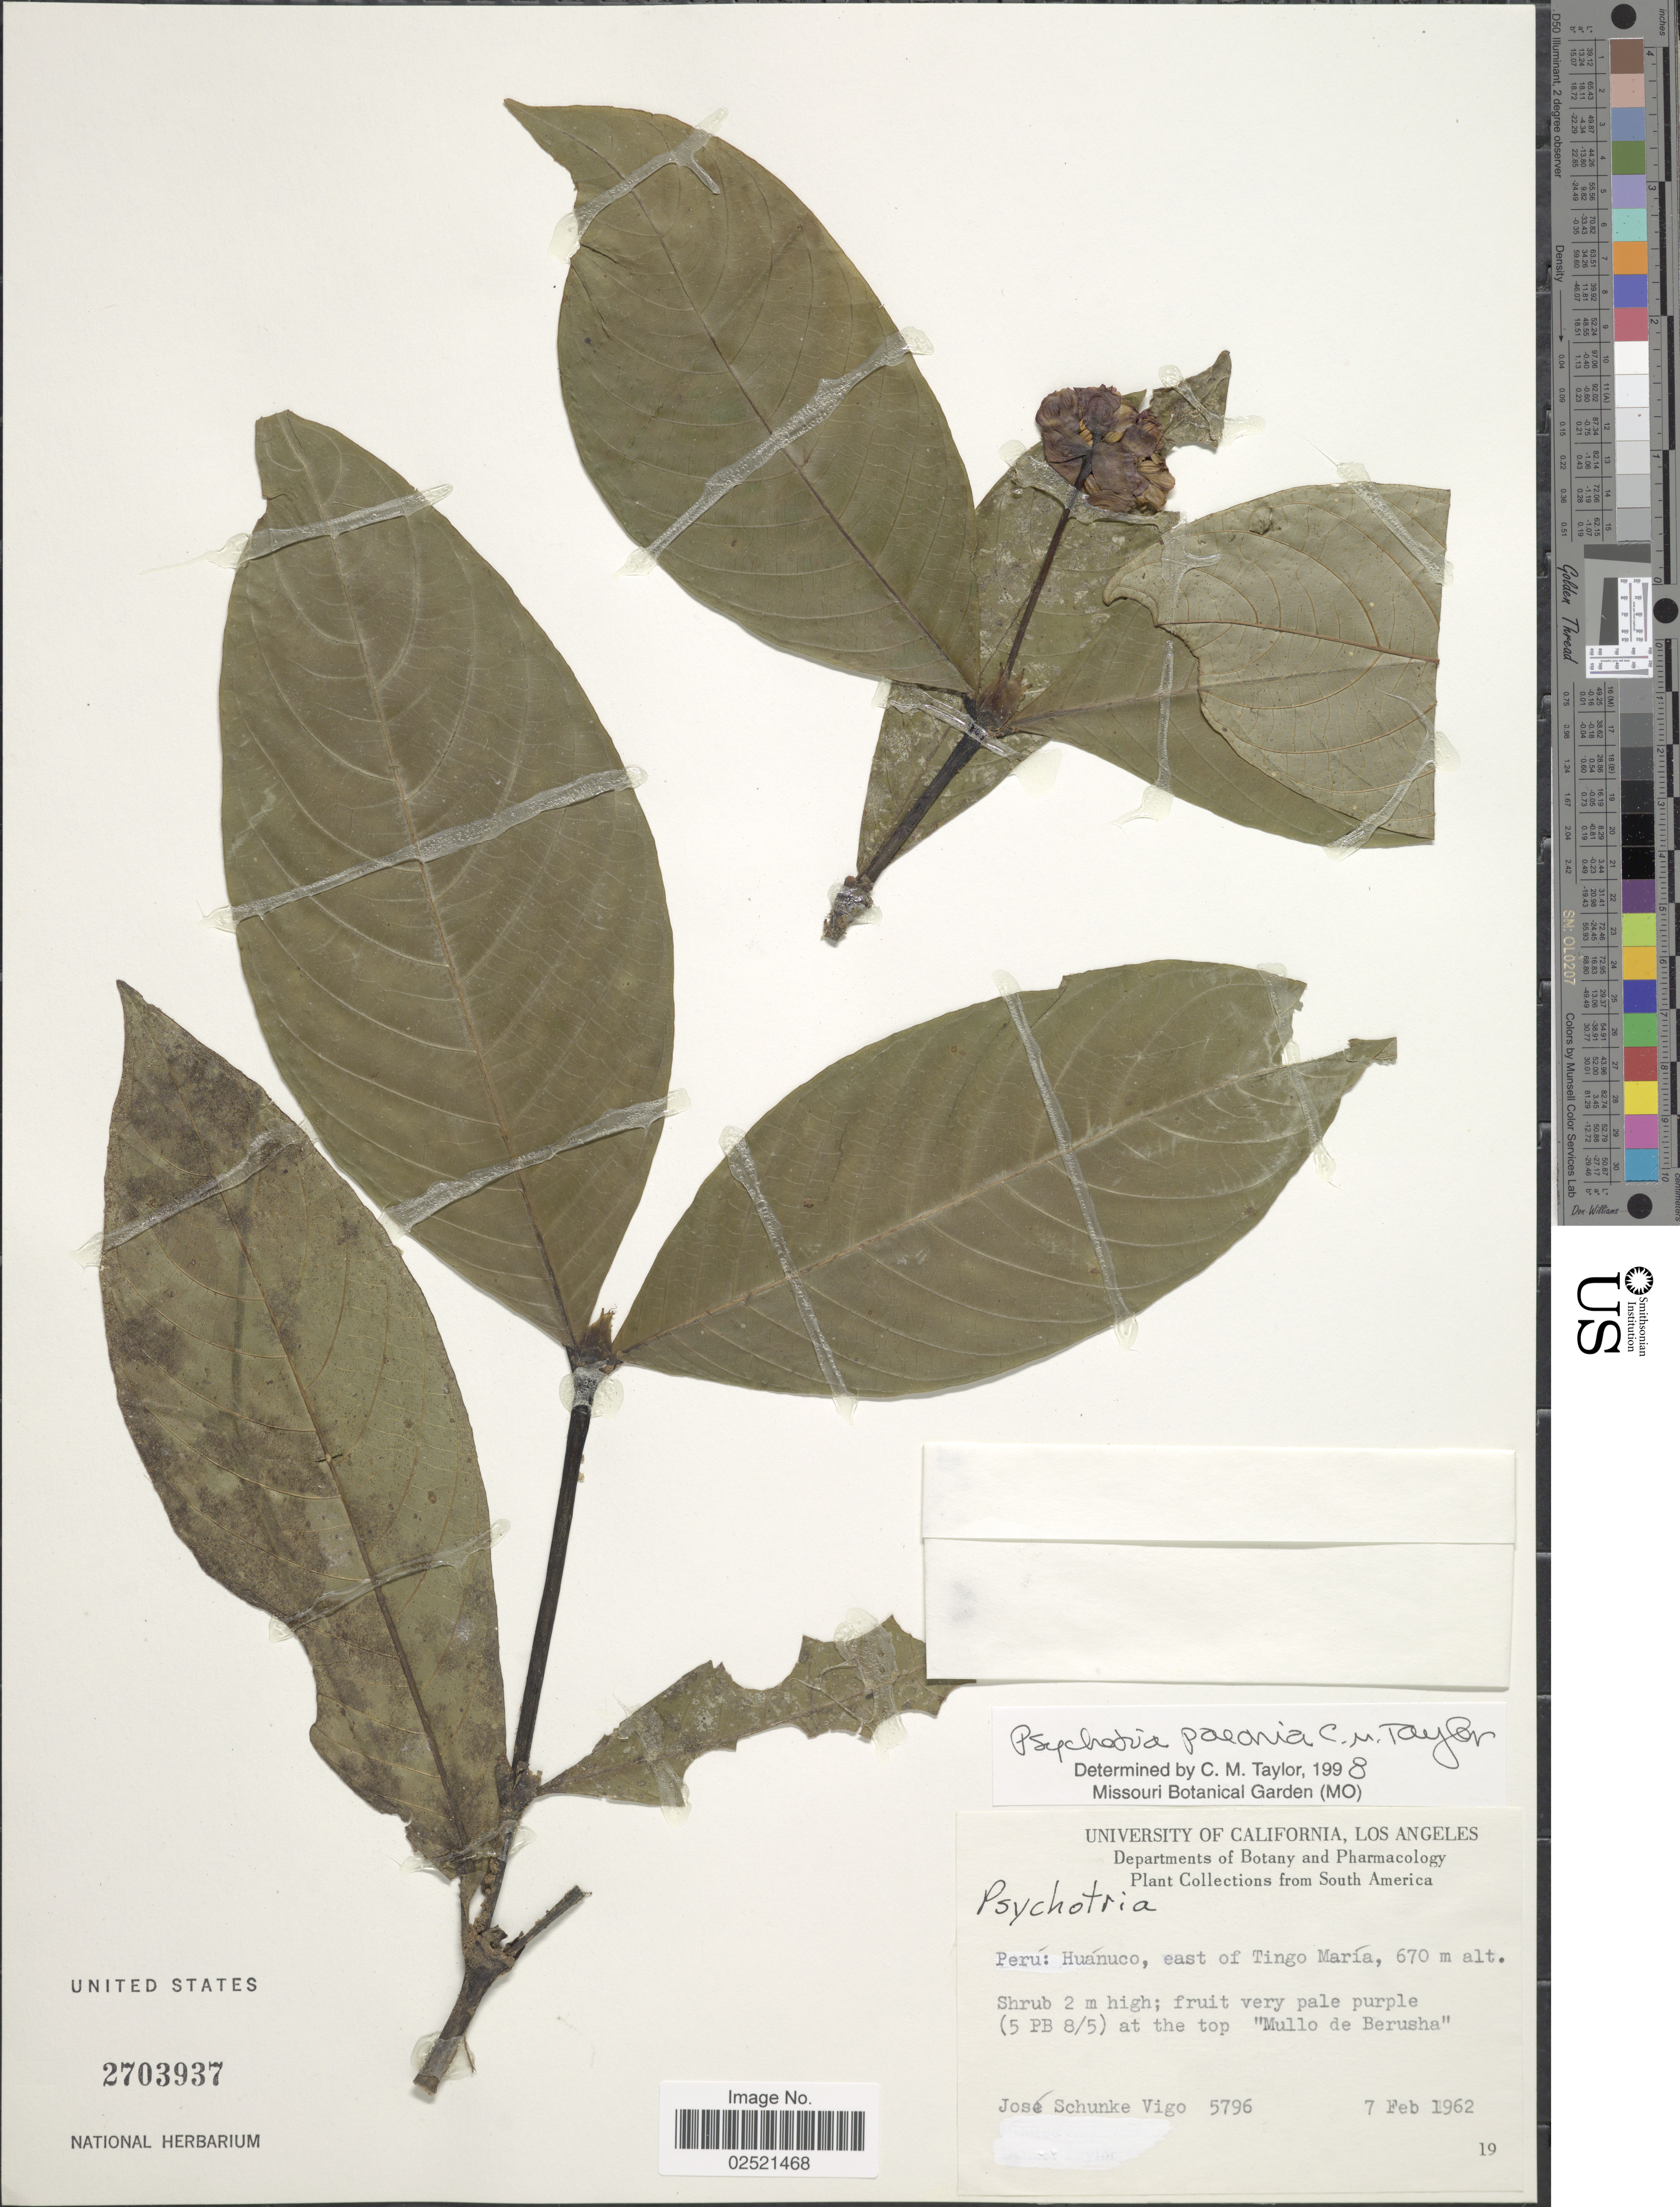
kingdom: Plantae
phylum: Tracheophyta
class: Magnoliopsida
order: Gentianales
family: Rubiaceae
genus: Psychotria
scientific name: Psychotria paeonia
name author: C.M. Taylor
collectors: J. Schunke Vigo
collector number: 5796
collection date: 1962-02-07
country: Peru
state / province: Huánuco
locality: East of Tingo Maria, at the top "Mullo de Berusha".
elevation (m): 670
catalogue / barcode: US 2703937